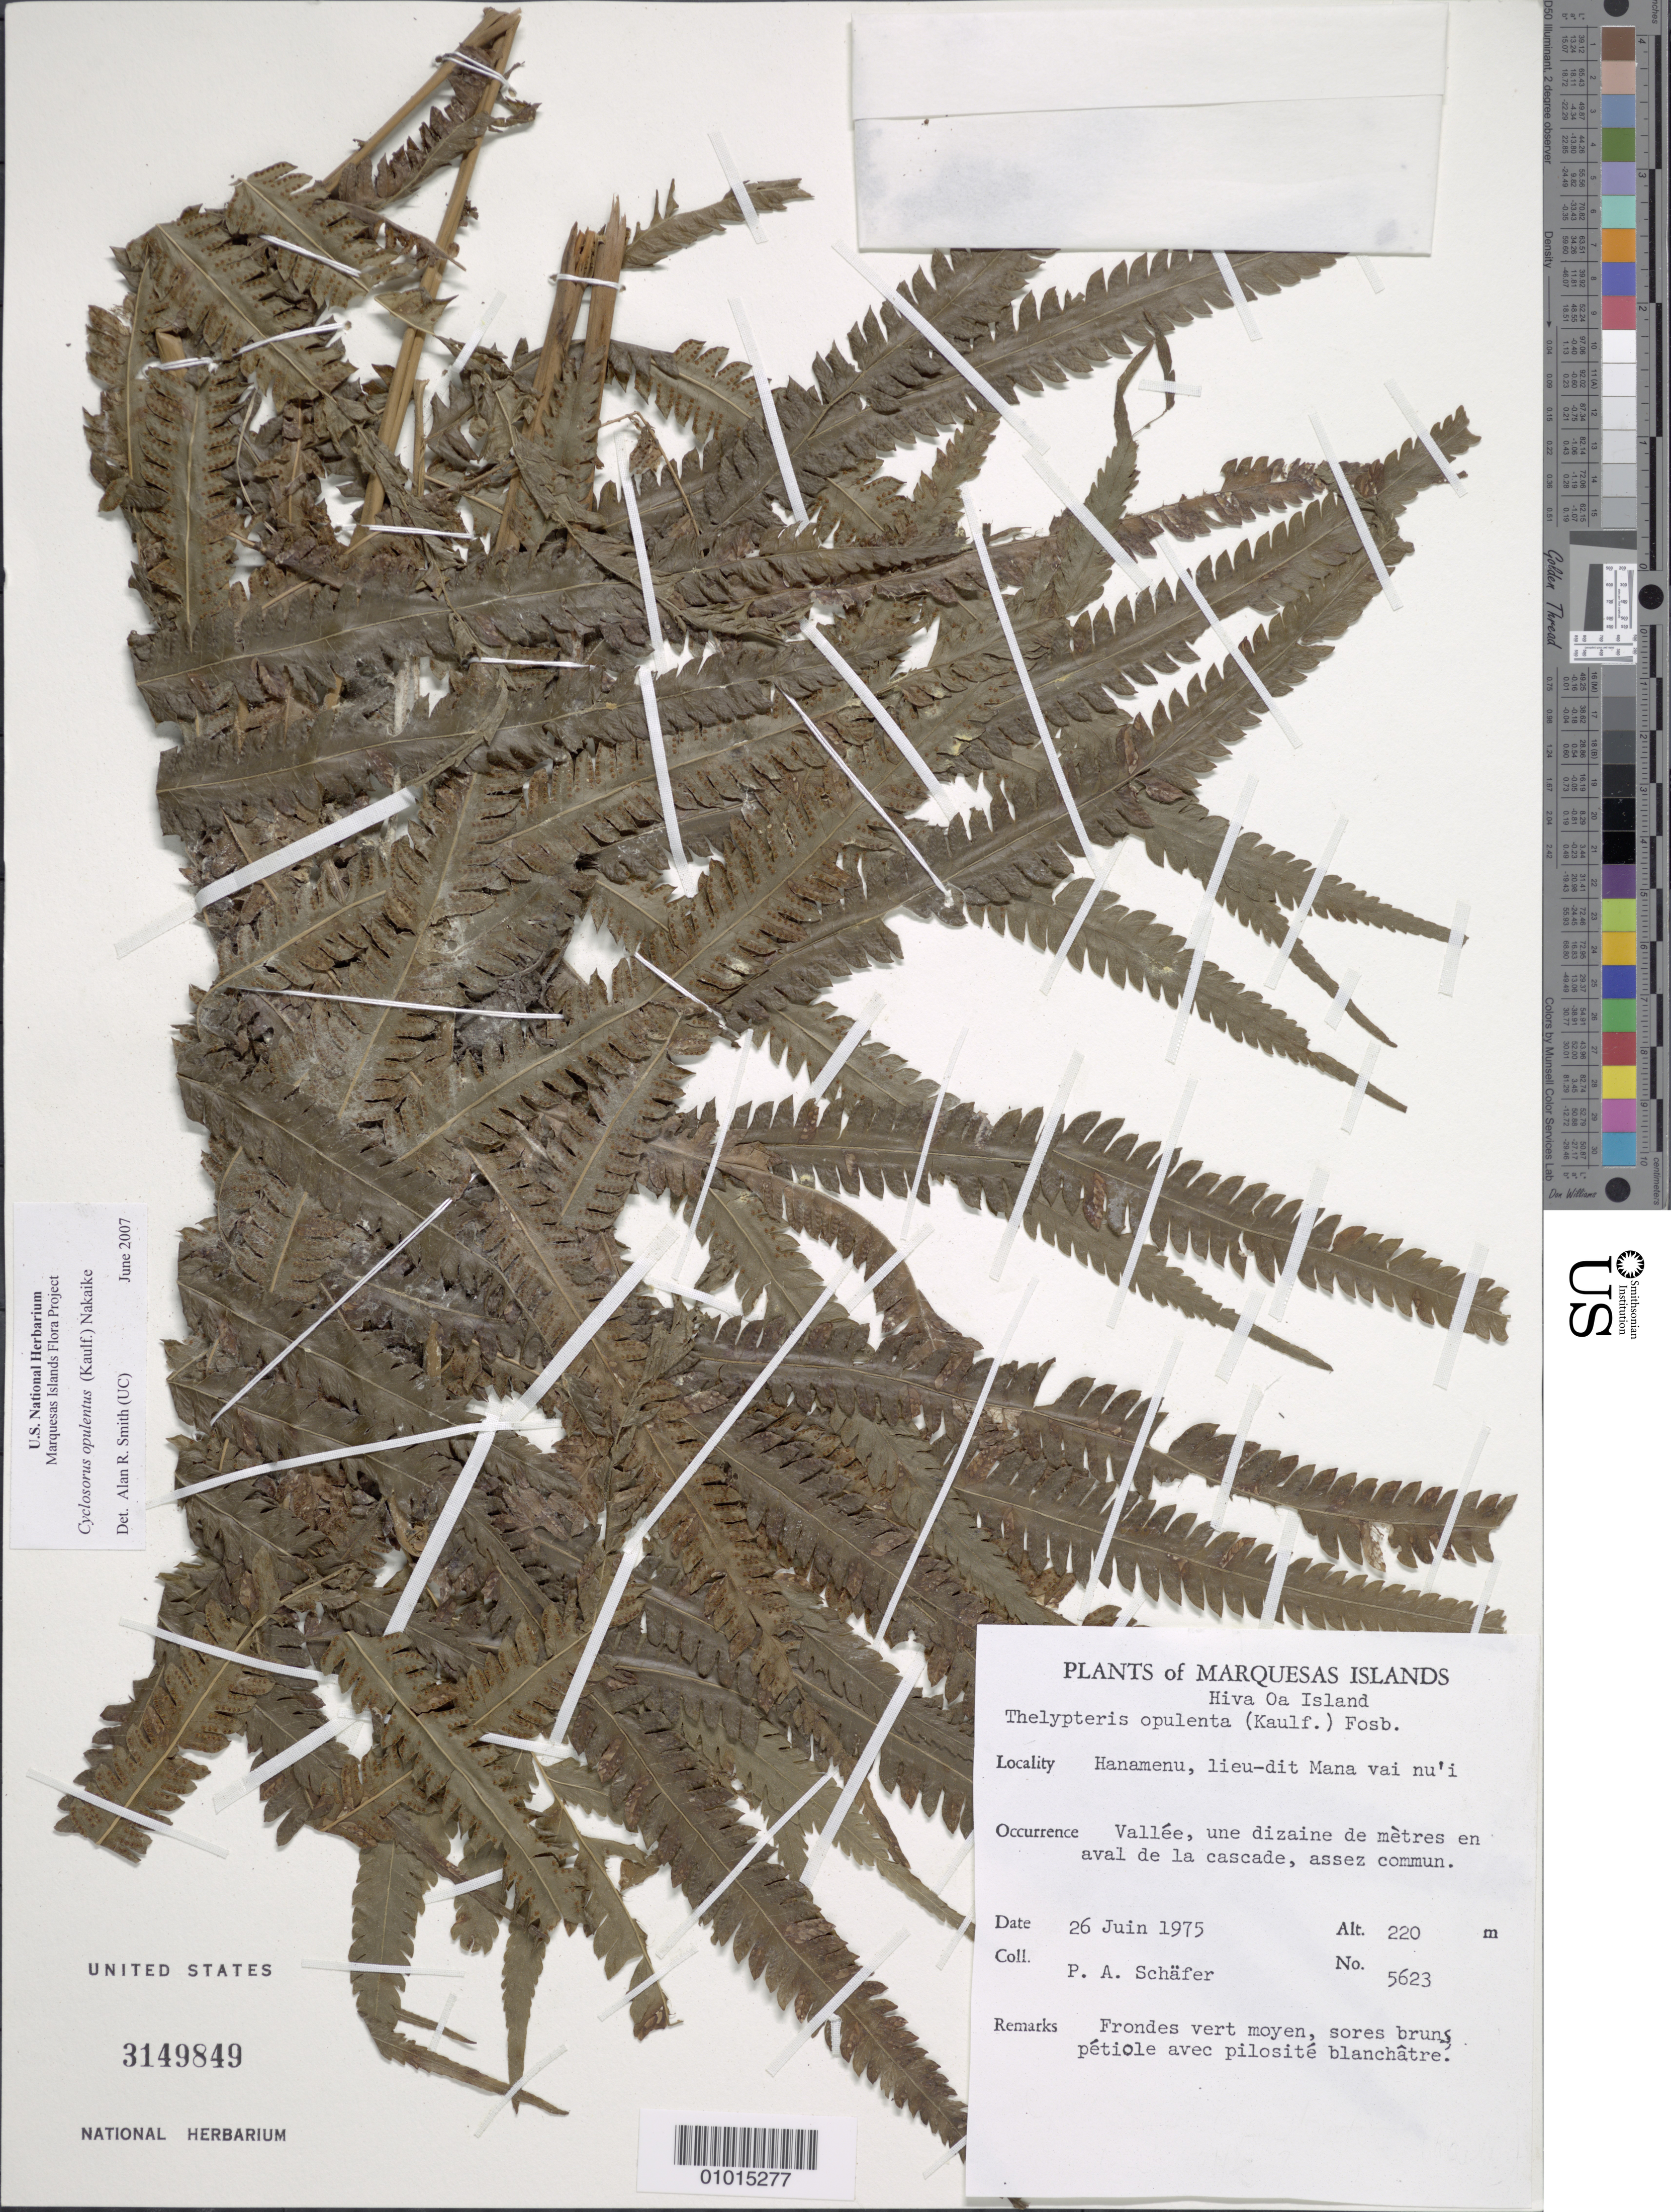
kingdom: Plantae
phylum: Tracheophyta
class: Polypodiopsida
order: Polypodiales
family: Thelypteridaceae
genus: Amphineuron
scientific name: Amphineuron opulentum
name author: (Kaulf.) Holttum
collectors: P. A. Schäfer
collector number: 5623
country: French Polynesia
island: Hiva Oa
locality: Hanamenu, lieu-dit Mana vai nu'i, Vallée, une dizaine de metres en aval de la cascade, assez commun.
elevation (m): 220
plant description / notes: = Amphineuron opulentum(Kaulf.) Holtt. Determination verified by Alan R. Smith (UC) June 2007.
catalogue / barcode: US 3149849